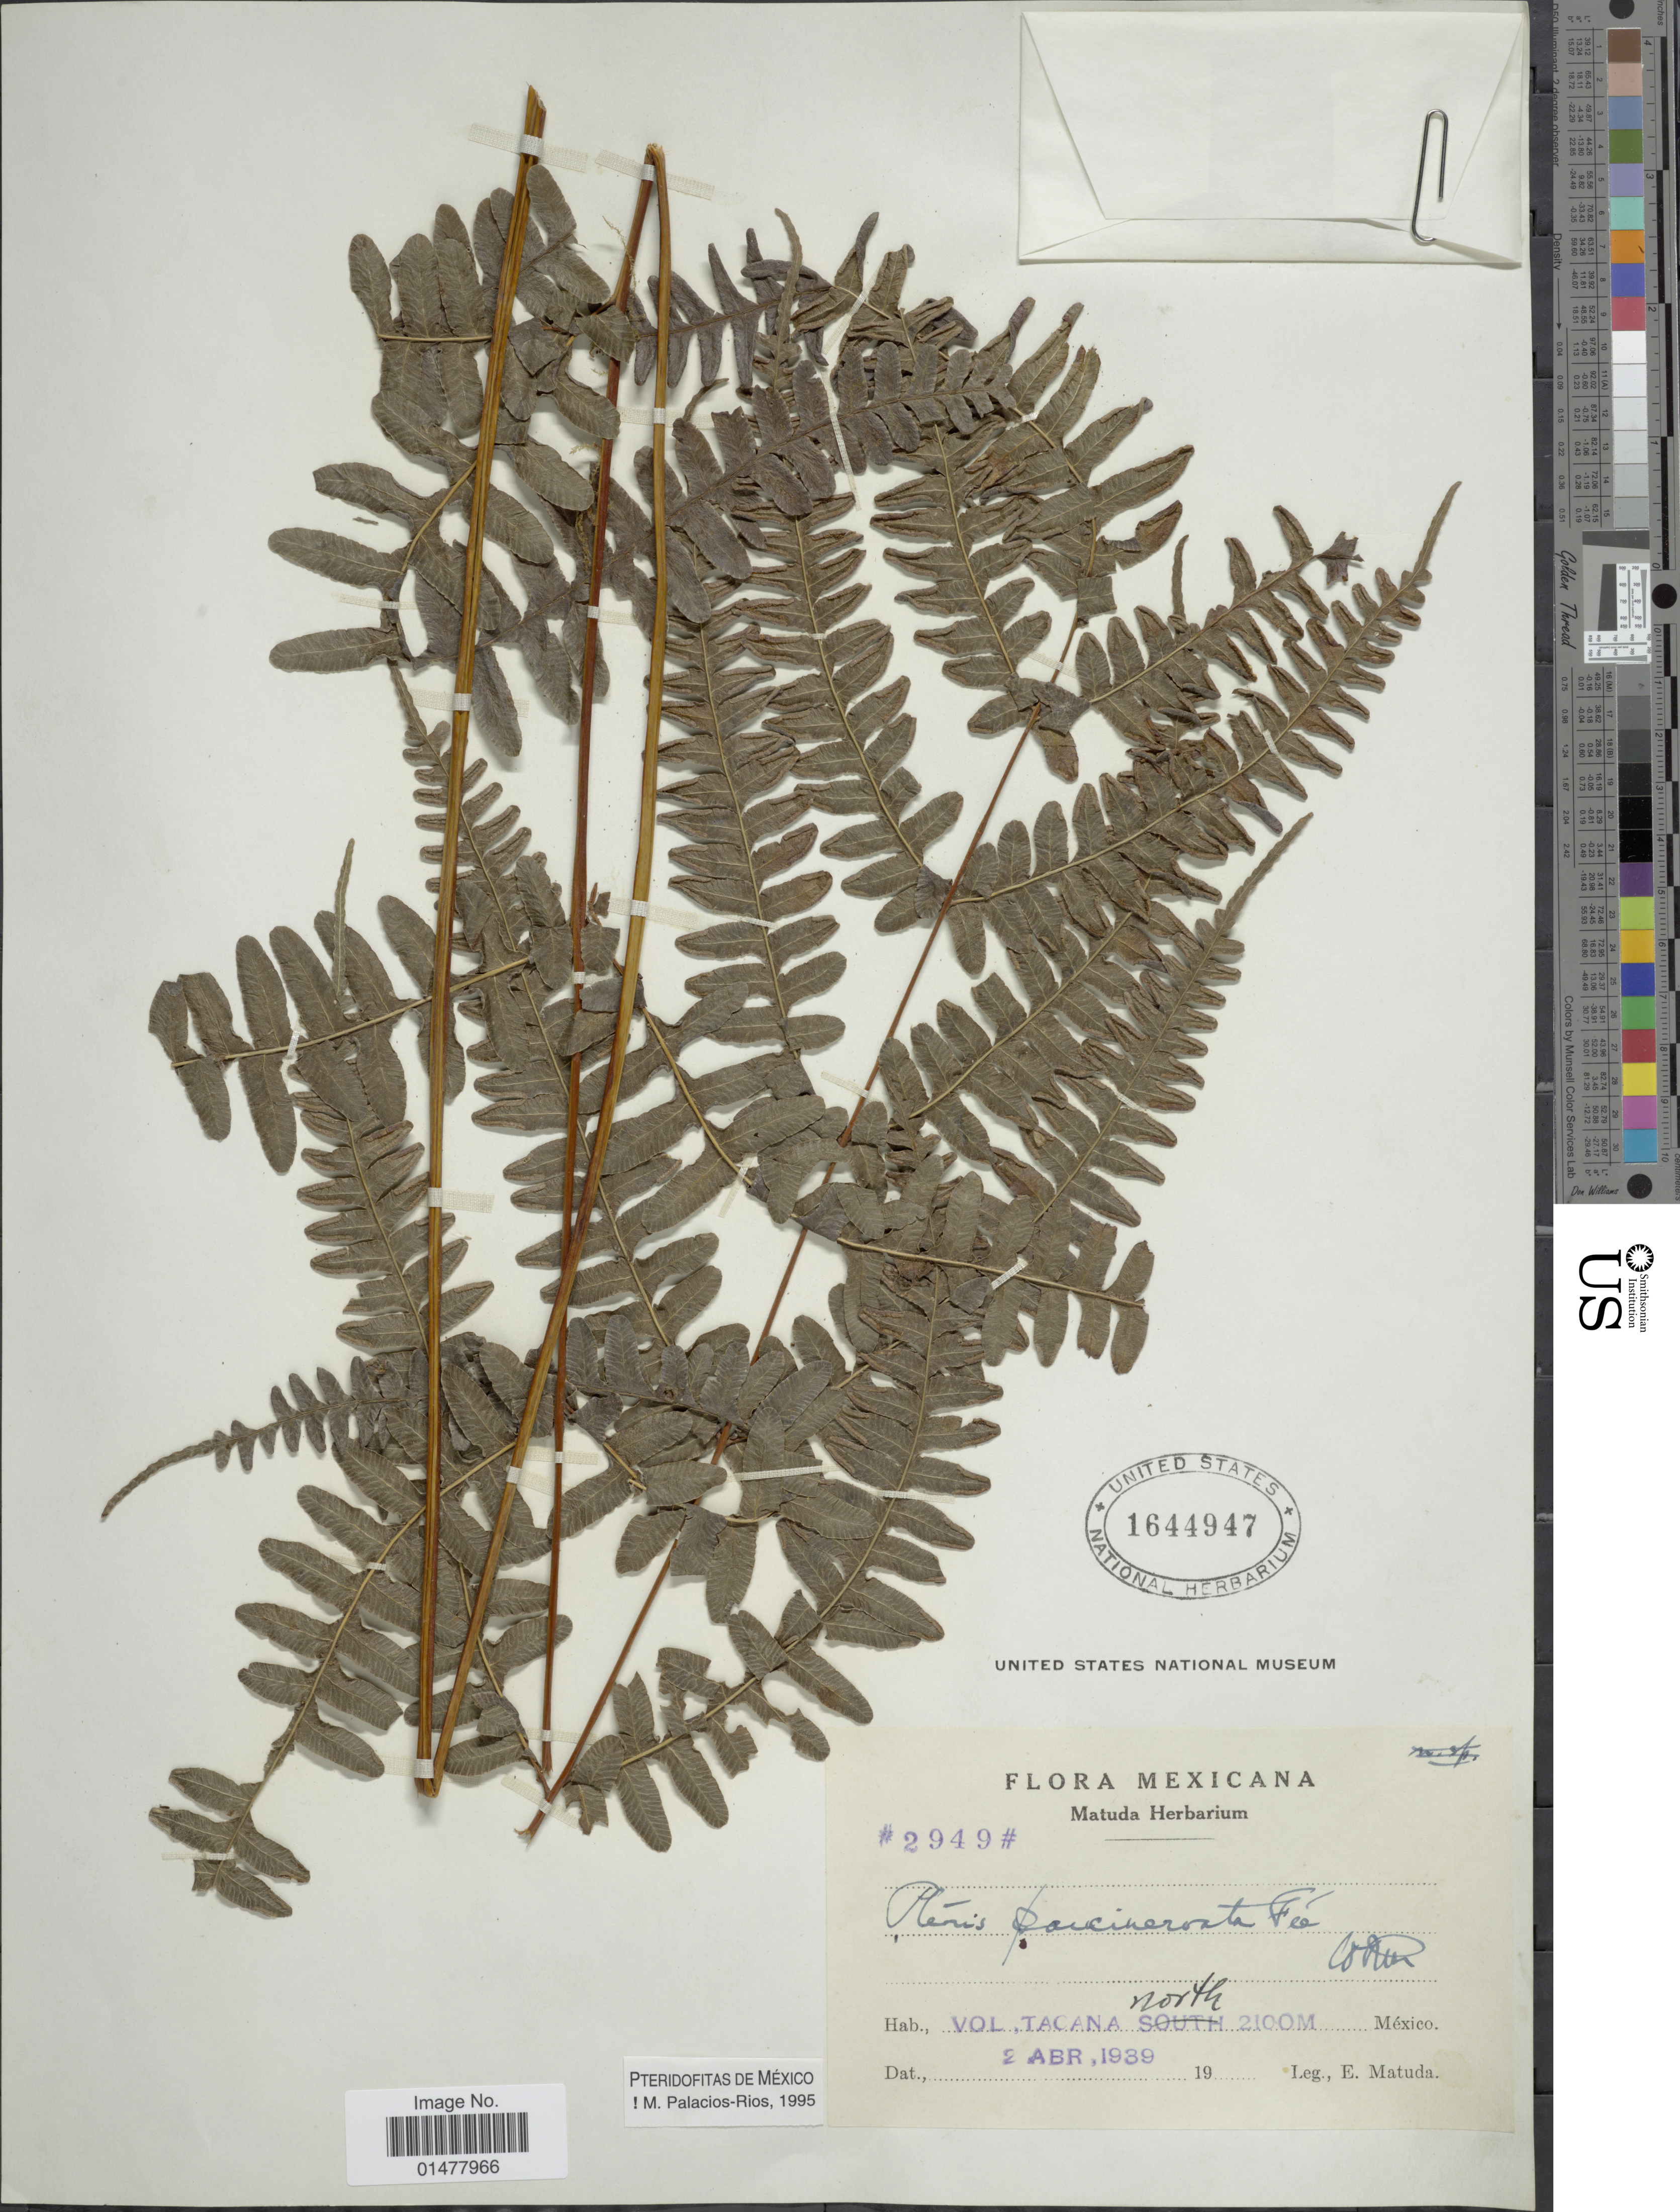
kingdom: Plantae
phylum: Tracheophyta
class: Polypodiopsida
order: Polypodiales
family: Pteridaceae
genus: Pteris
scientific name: Pteris paucinervata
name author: Fée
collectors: E. Matuda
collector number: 2949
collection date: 1939-04-02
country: Mexico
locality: Flora Mexicana, Vol. Tacana North Mexico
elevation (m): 2100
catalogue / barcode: US 1644947